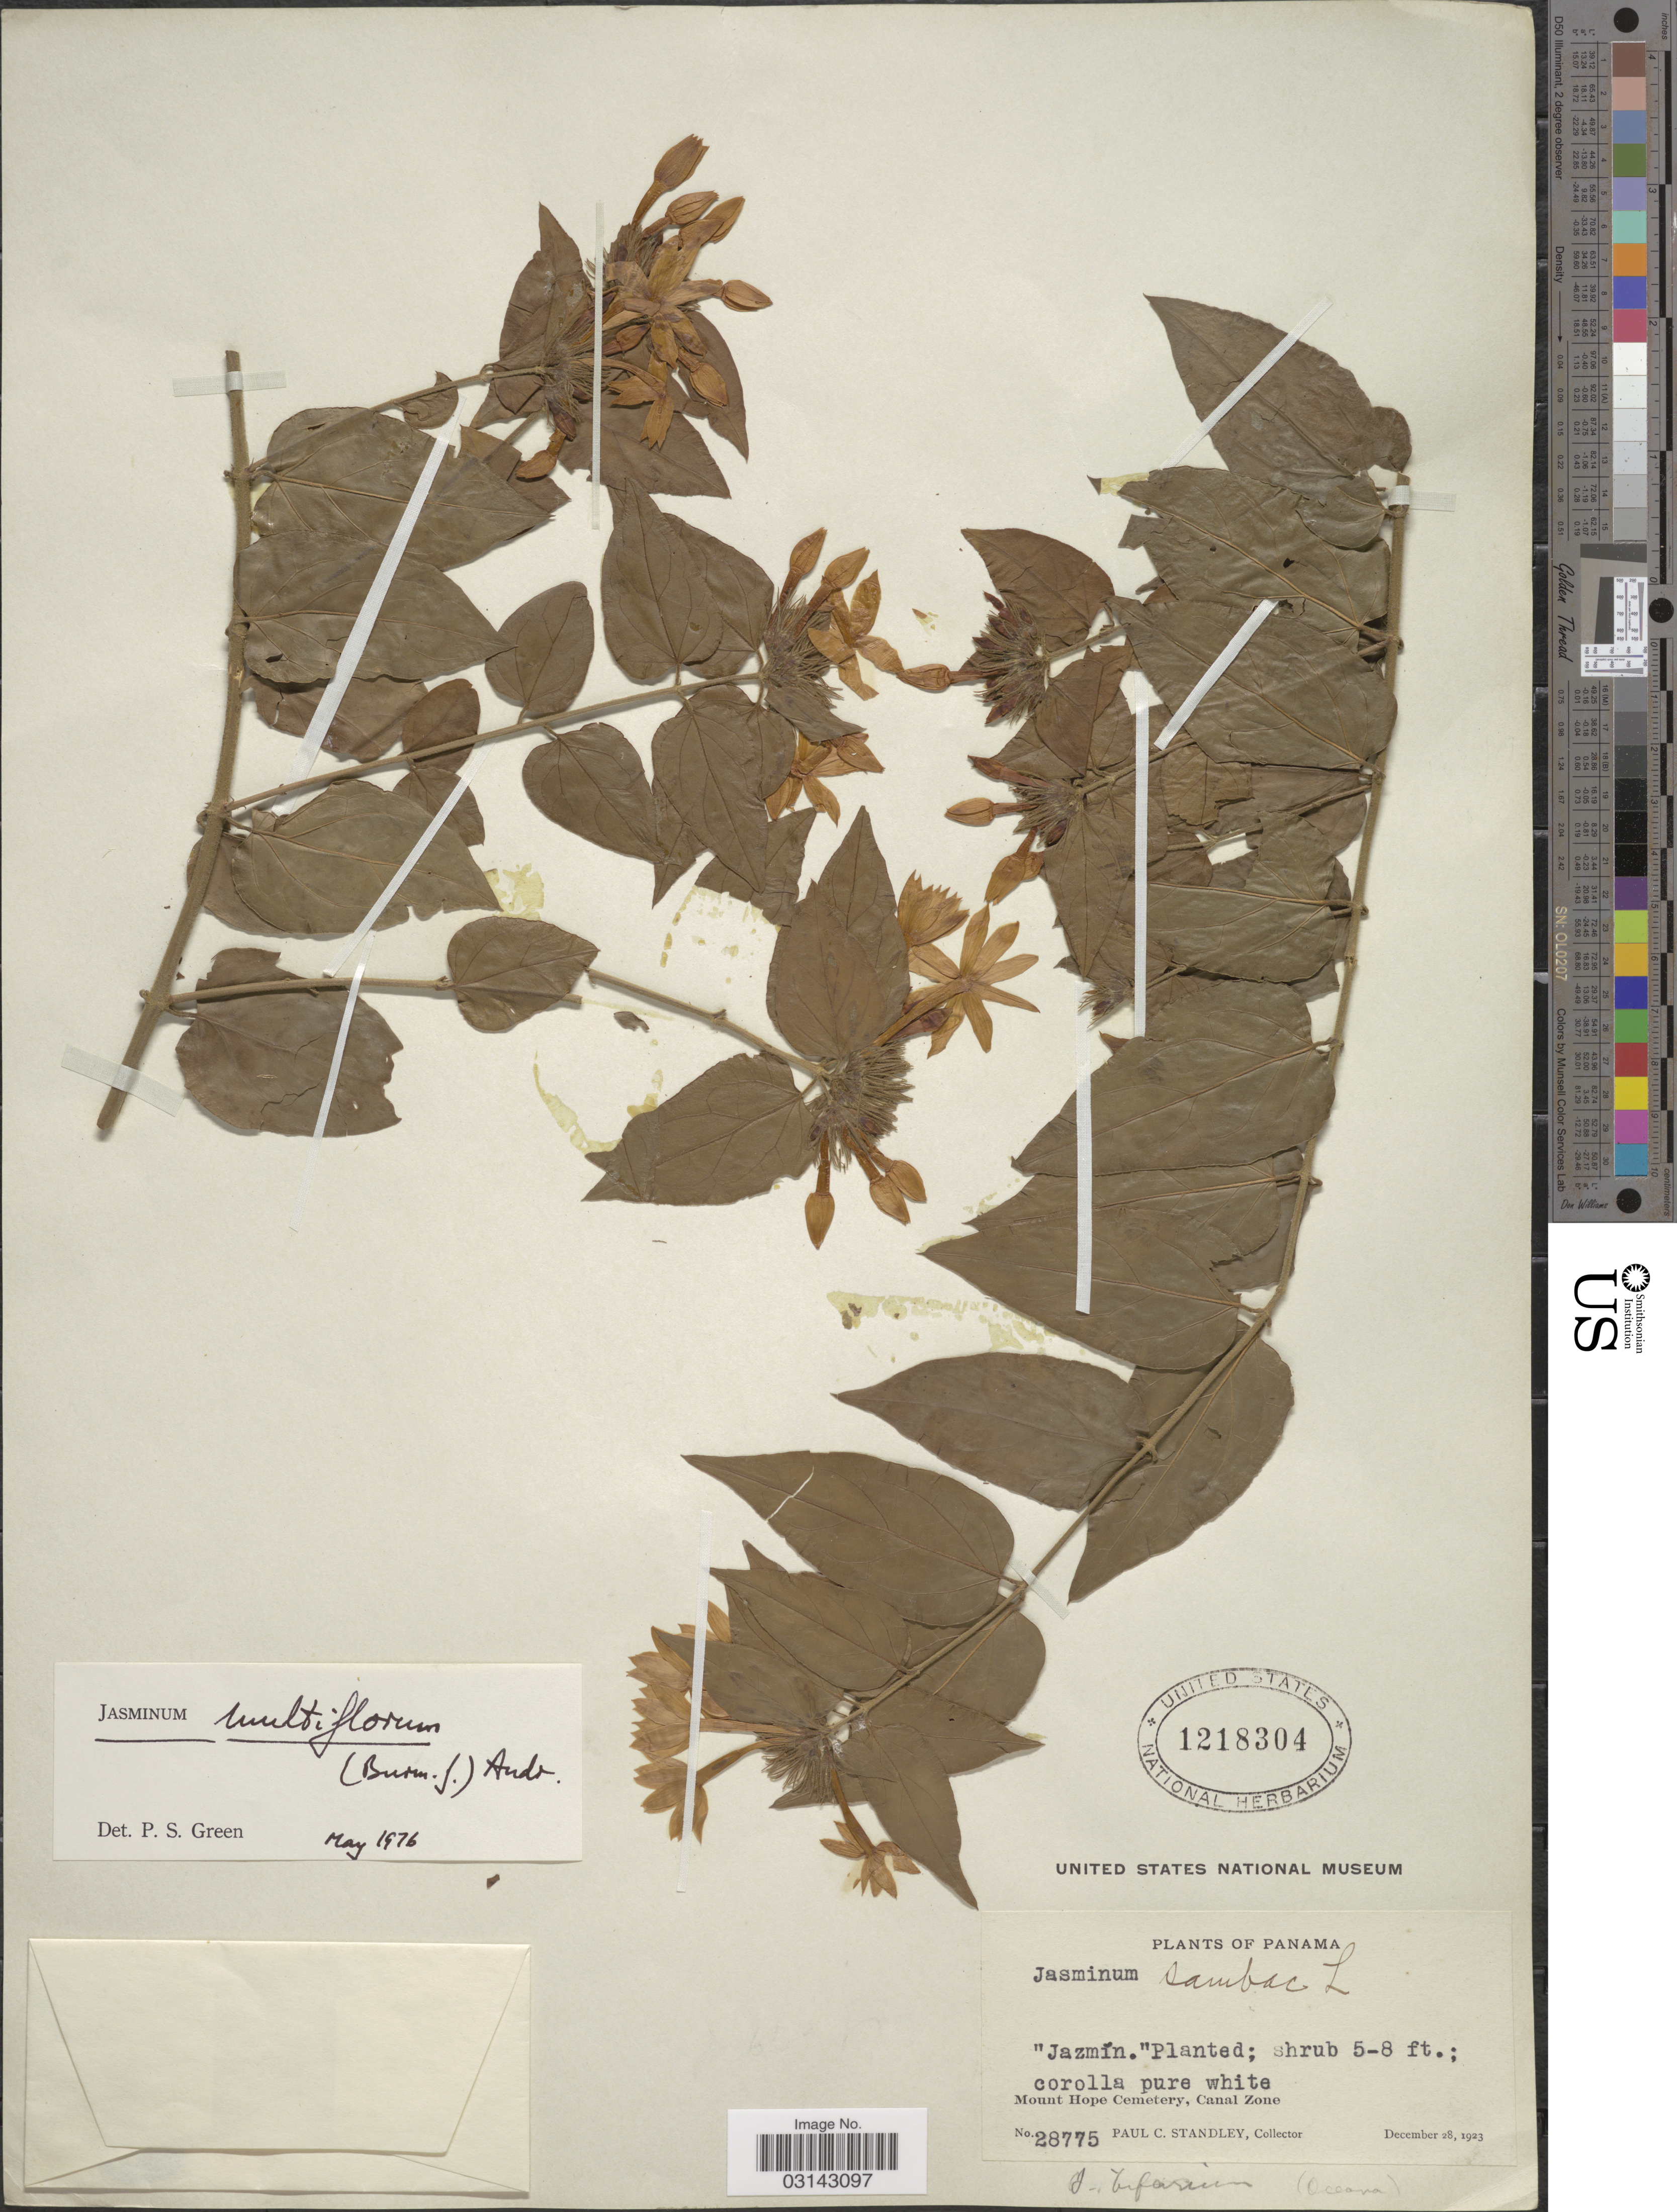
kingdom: Plantae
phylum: Tracheophyta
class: Magnoliopsida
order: Lamiales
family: Oleaceae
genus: Jasminum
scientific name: Jasminum multiflorum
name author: (Burm. f.) Andrews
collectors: P. C. Standley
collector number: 28775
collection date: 1923-12-28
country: Panama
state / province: Colón / Panamá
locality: Mount Hope Cemetery, Canal Zone.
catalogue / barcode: US 1218304